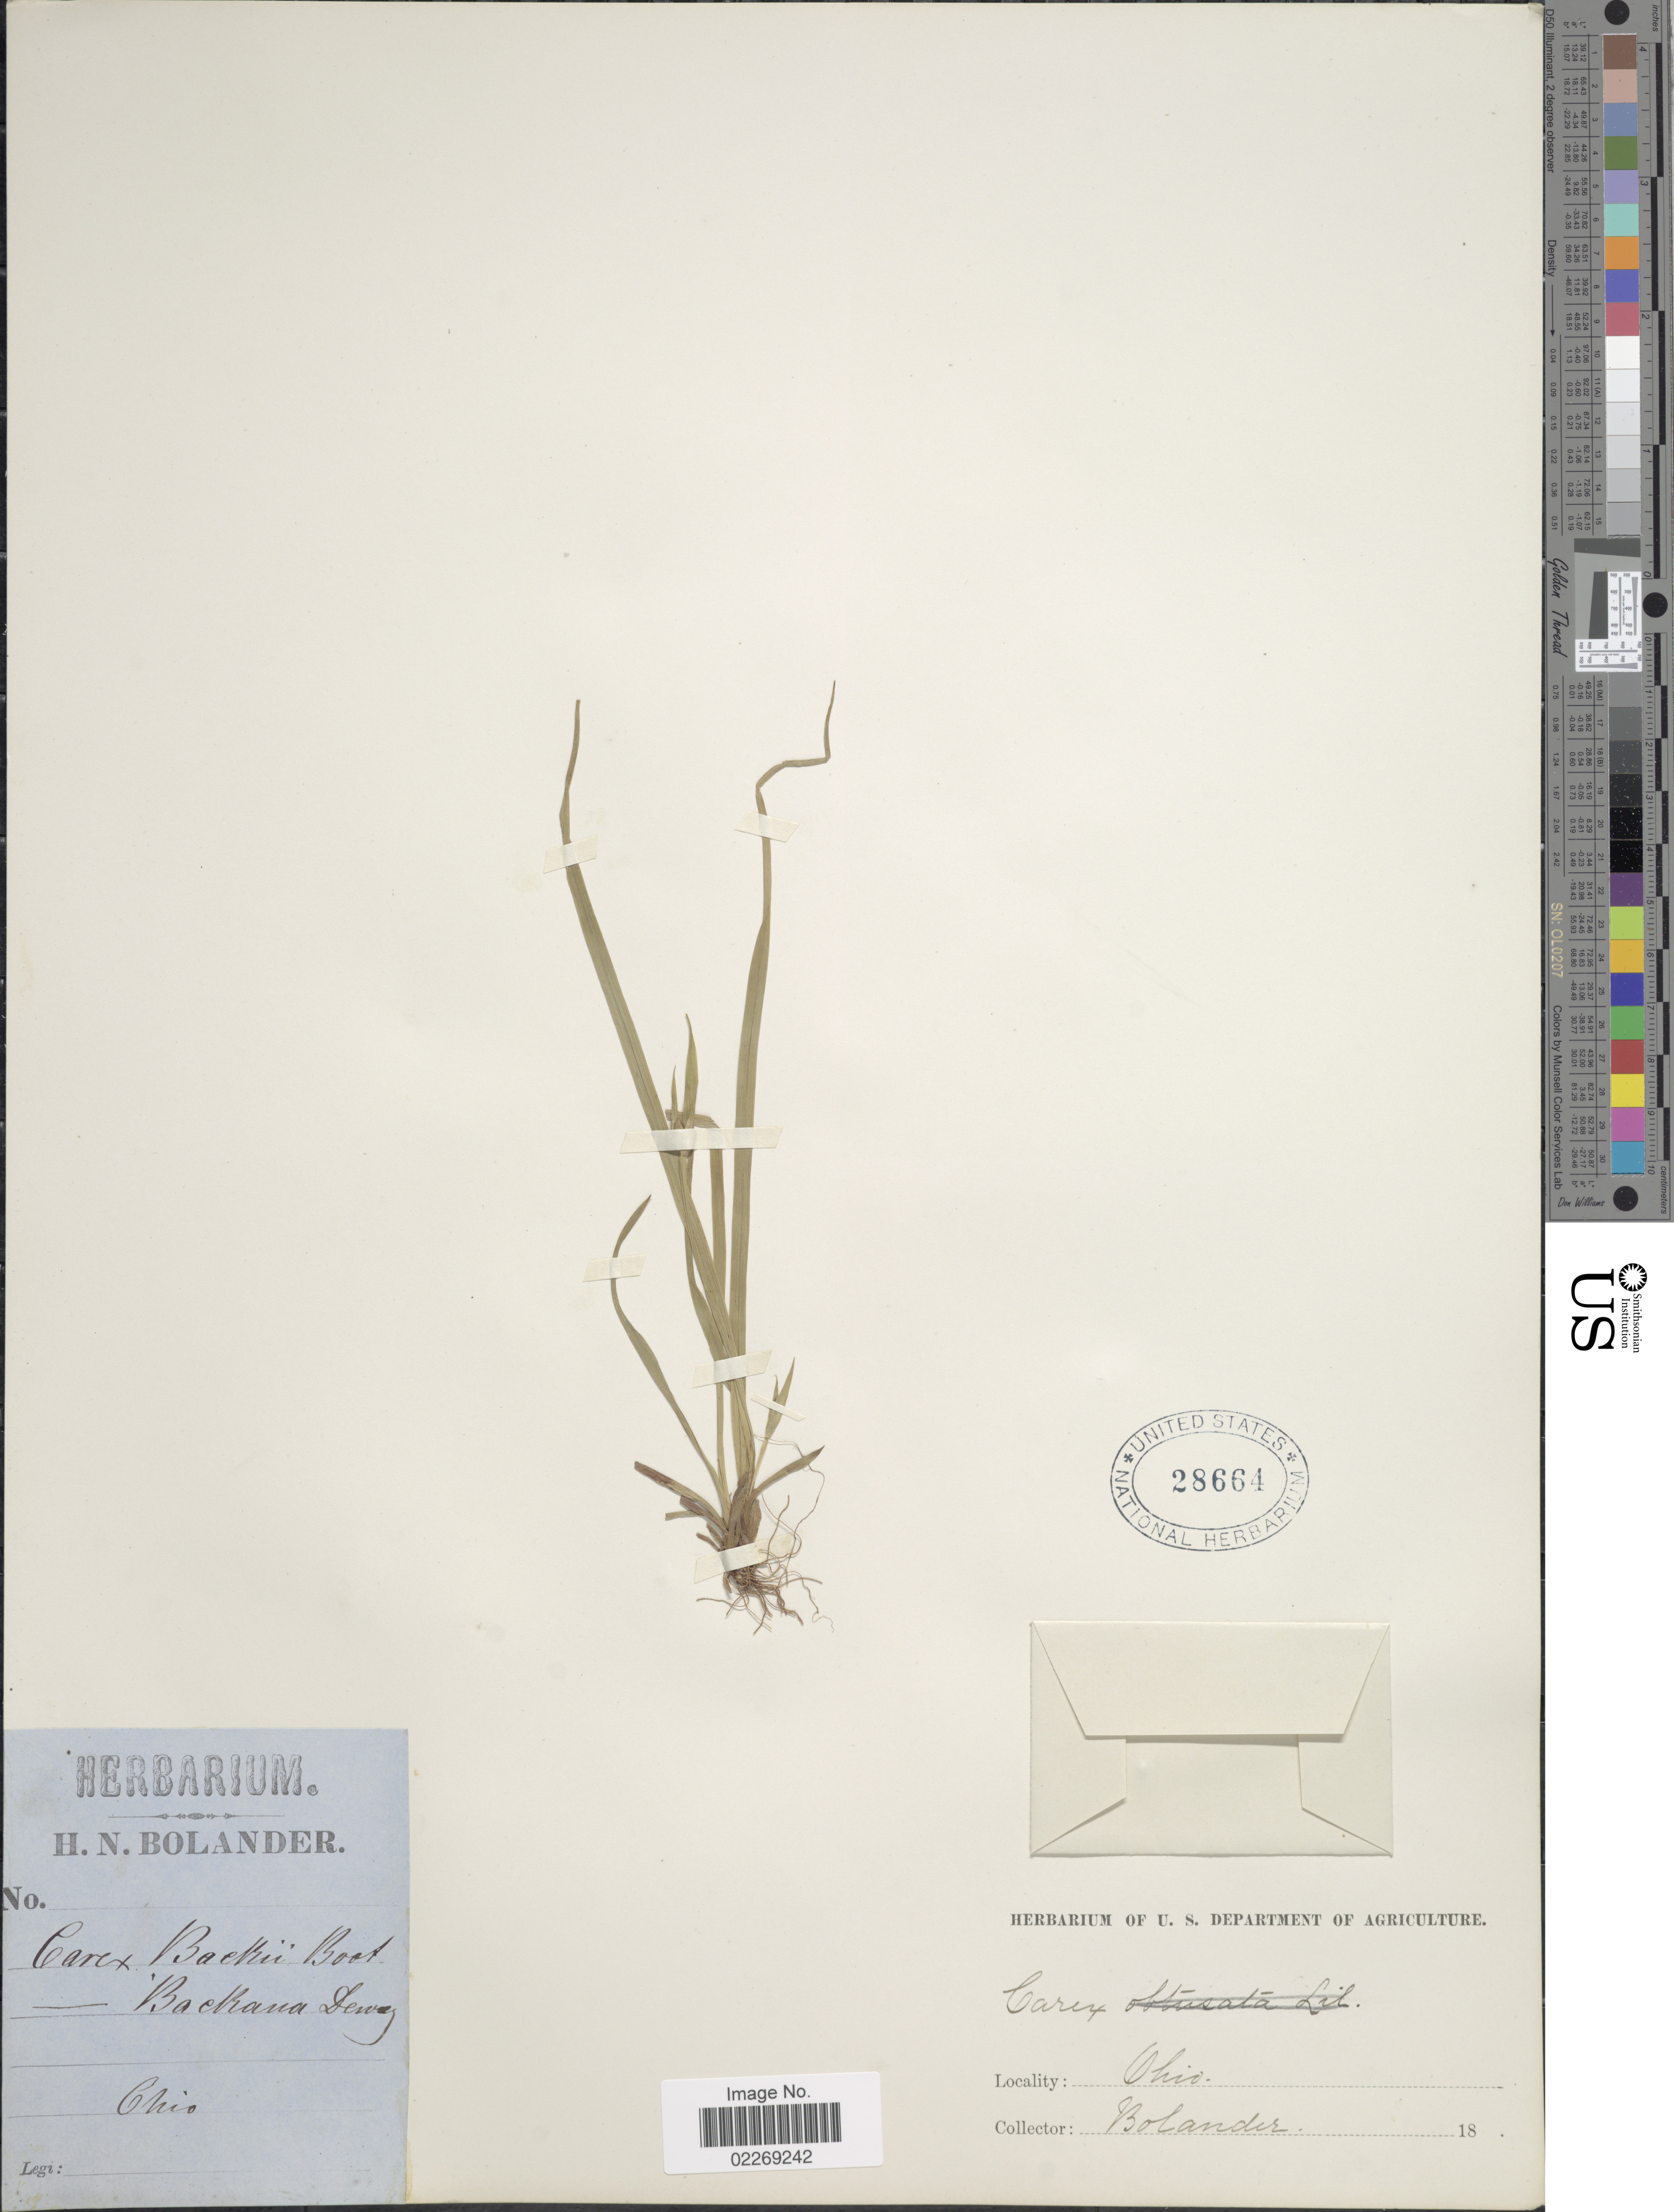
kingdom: Plantae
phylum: Tracheophyta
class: Liliopsida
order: Poales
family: Cyperaceae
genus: Carex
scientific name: Carex backii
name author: Boott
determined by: Strong, Mark T., (BOT), Smithsonian Institution - National Museum of Natural History (UNITED STATES)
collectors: H. Bolander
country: United States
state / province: Ohio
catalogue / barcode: US 28664